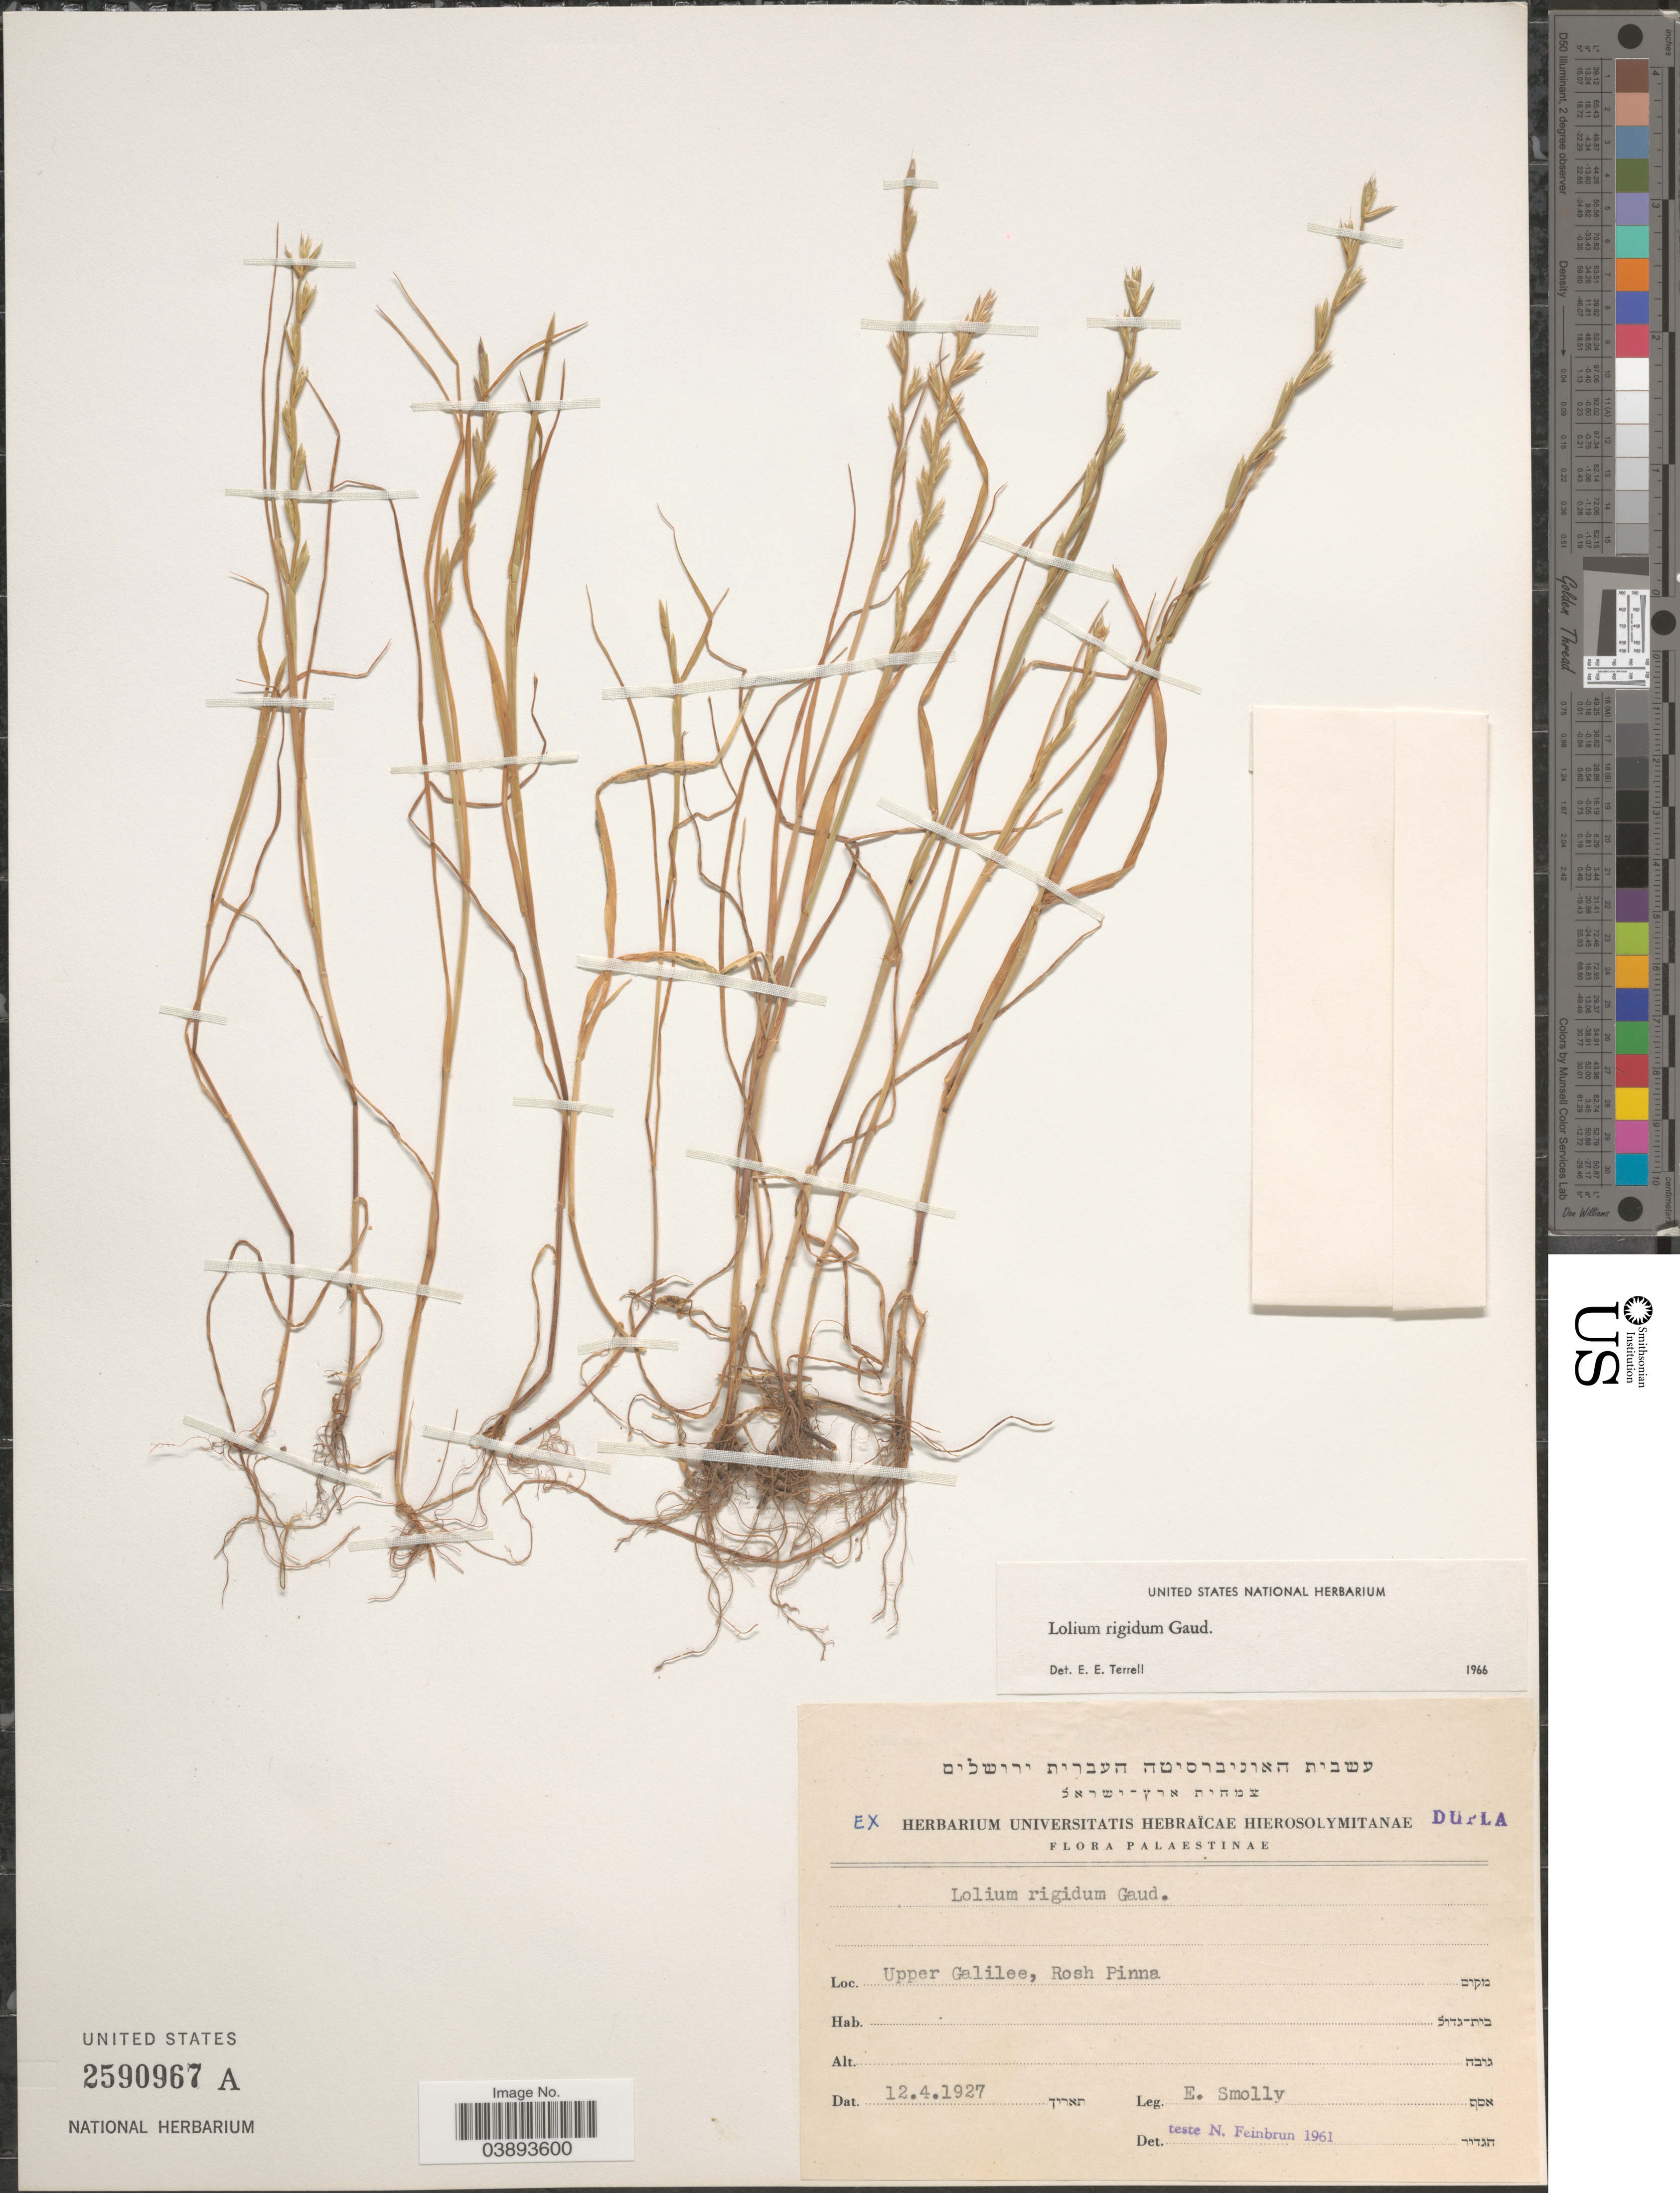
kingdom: Plantae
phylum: Tracheophyta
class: Liliopsida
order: Poales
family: Poaceae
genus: Lolium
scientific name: Lolium rigidum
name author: Gaudin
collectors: E. Smolly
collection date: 1927-04-12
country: Israel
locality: Palaestinae. Upper Galilee, Rosh Pinna.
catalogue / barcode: US 2590967A